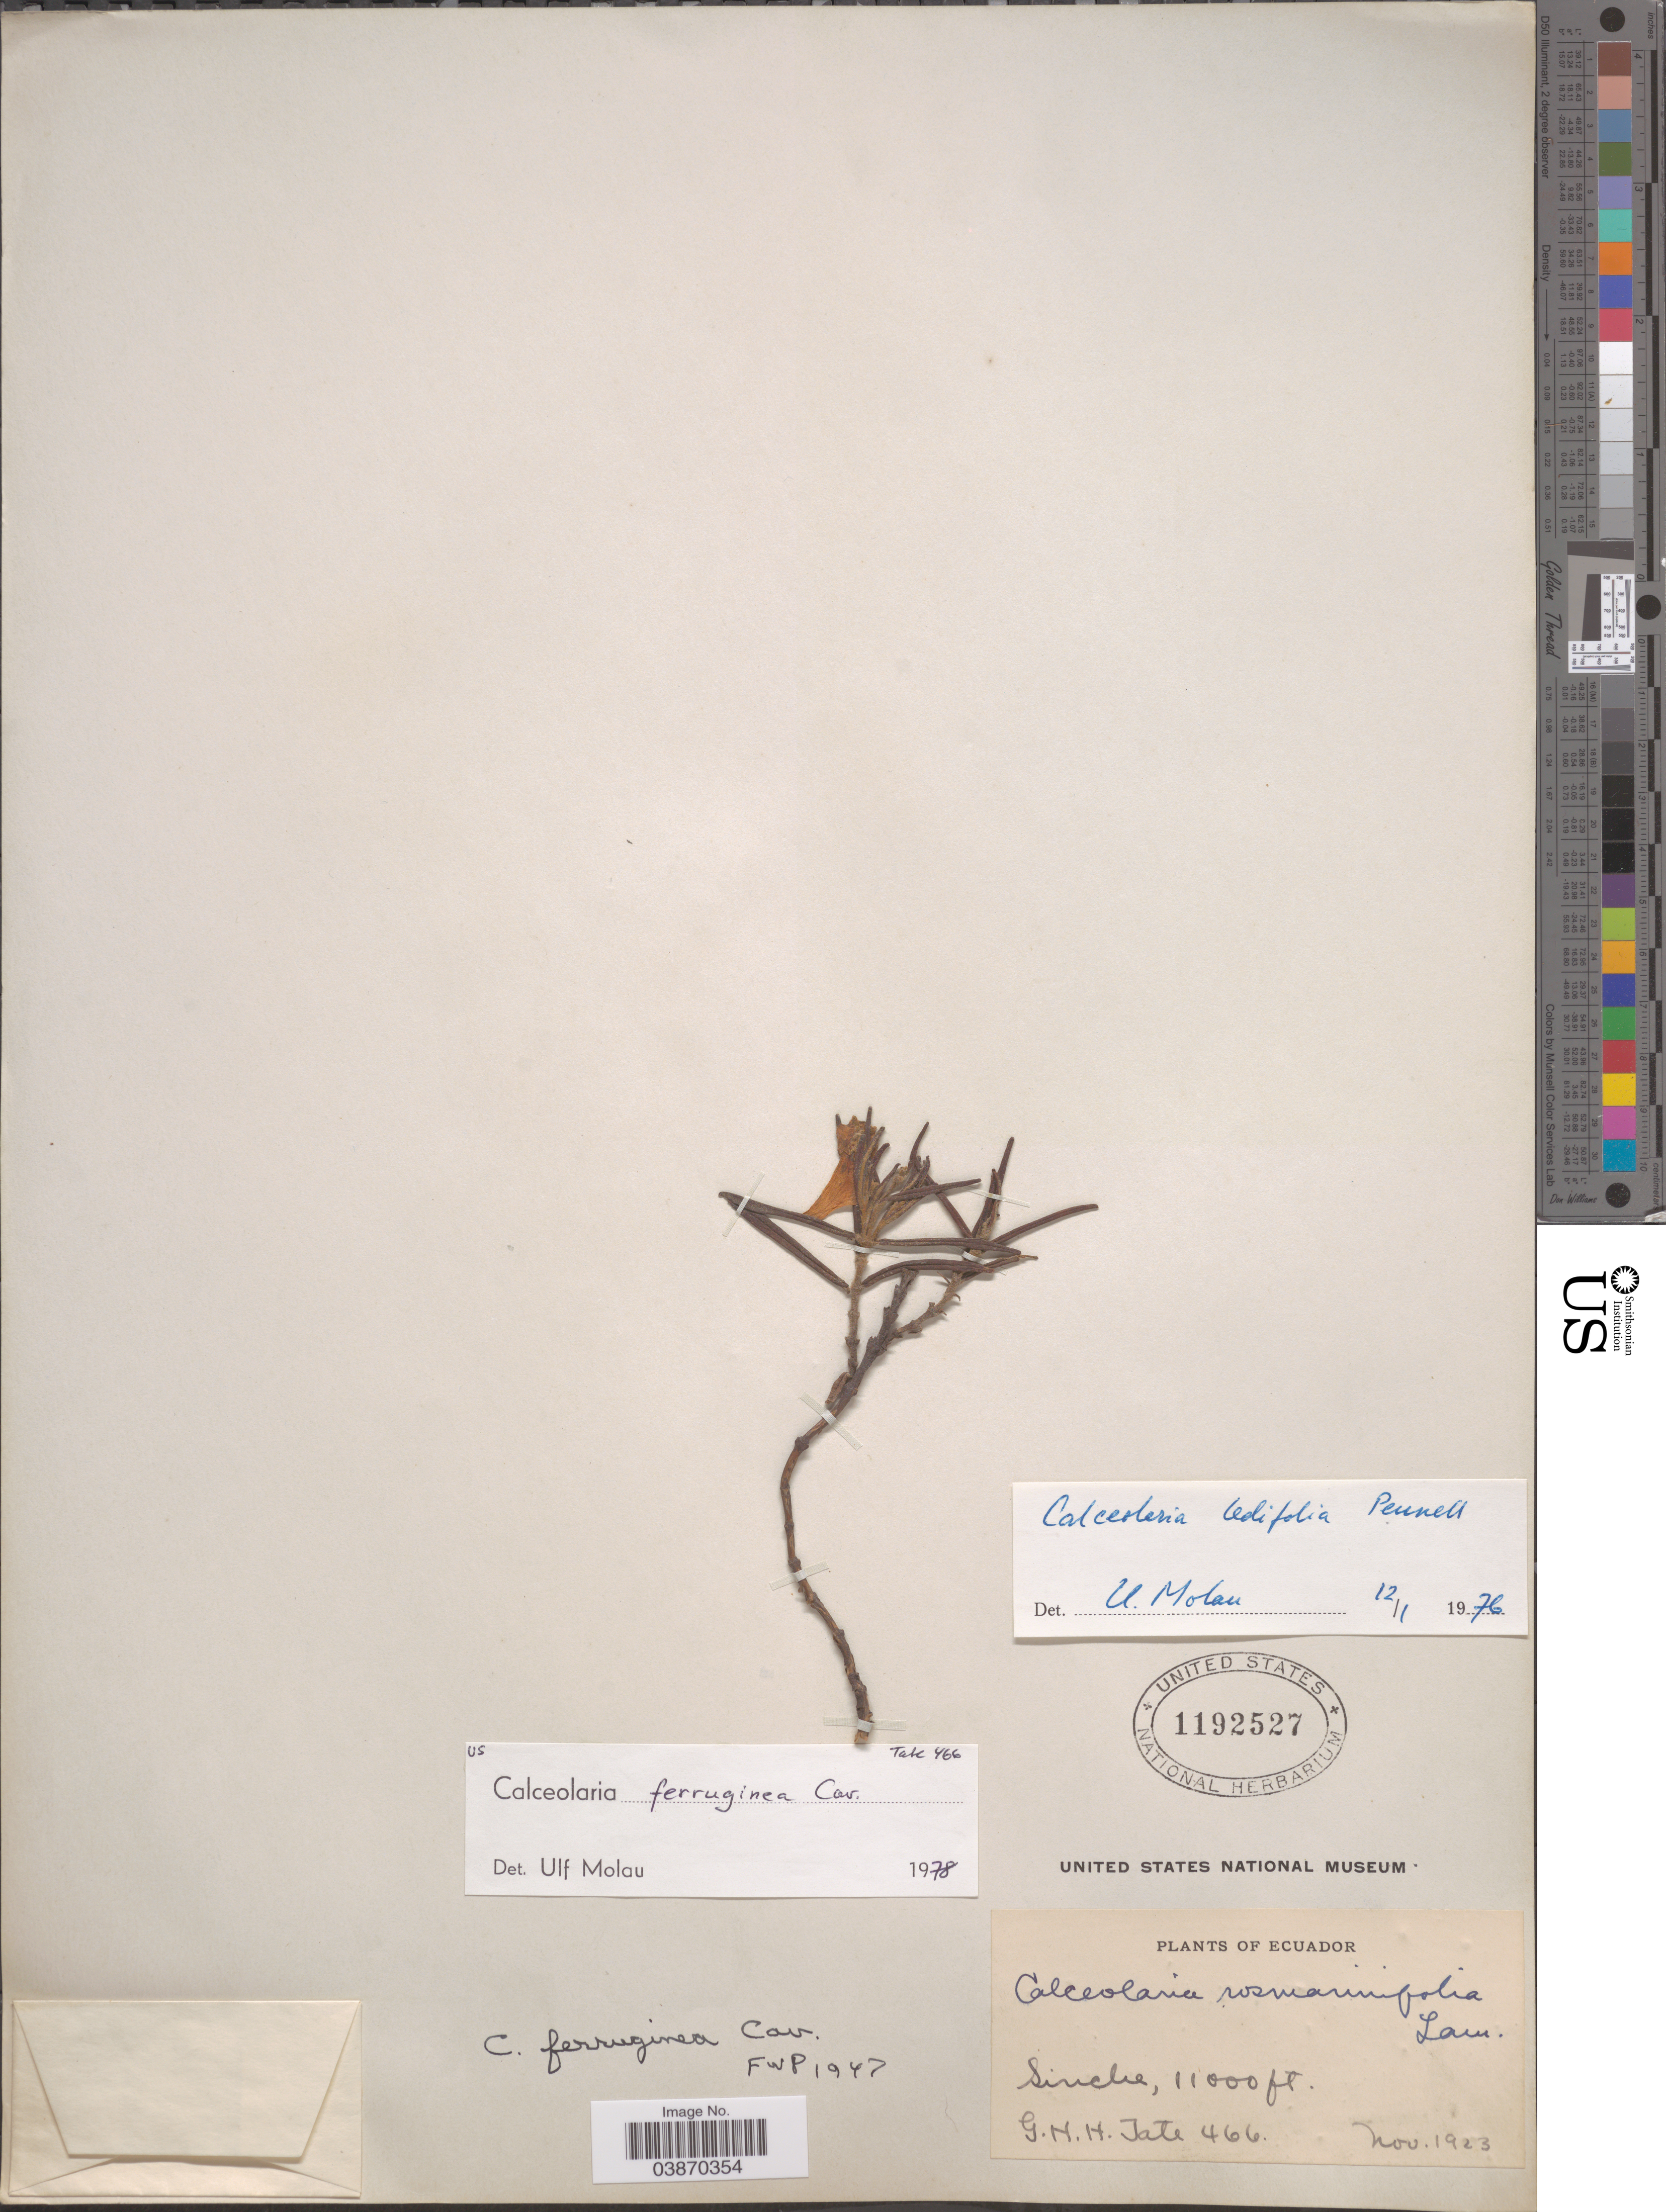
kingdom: Plantae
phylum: Tracheophyta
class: Magnoliopsida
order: Lamiales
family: Calceolariaceae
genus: Calceolaria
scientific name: Calceolaria ferruginea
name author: Cav.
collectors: G. H. H.Tate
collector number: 466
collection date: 1923-11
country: Ecuador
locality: Sinche.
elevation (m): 3353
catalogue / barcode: US 1192527